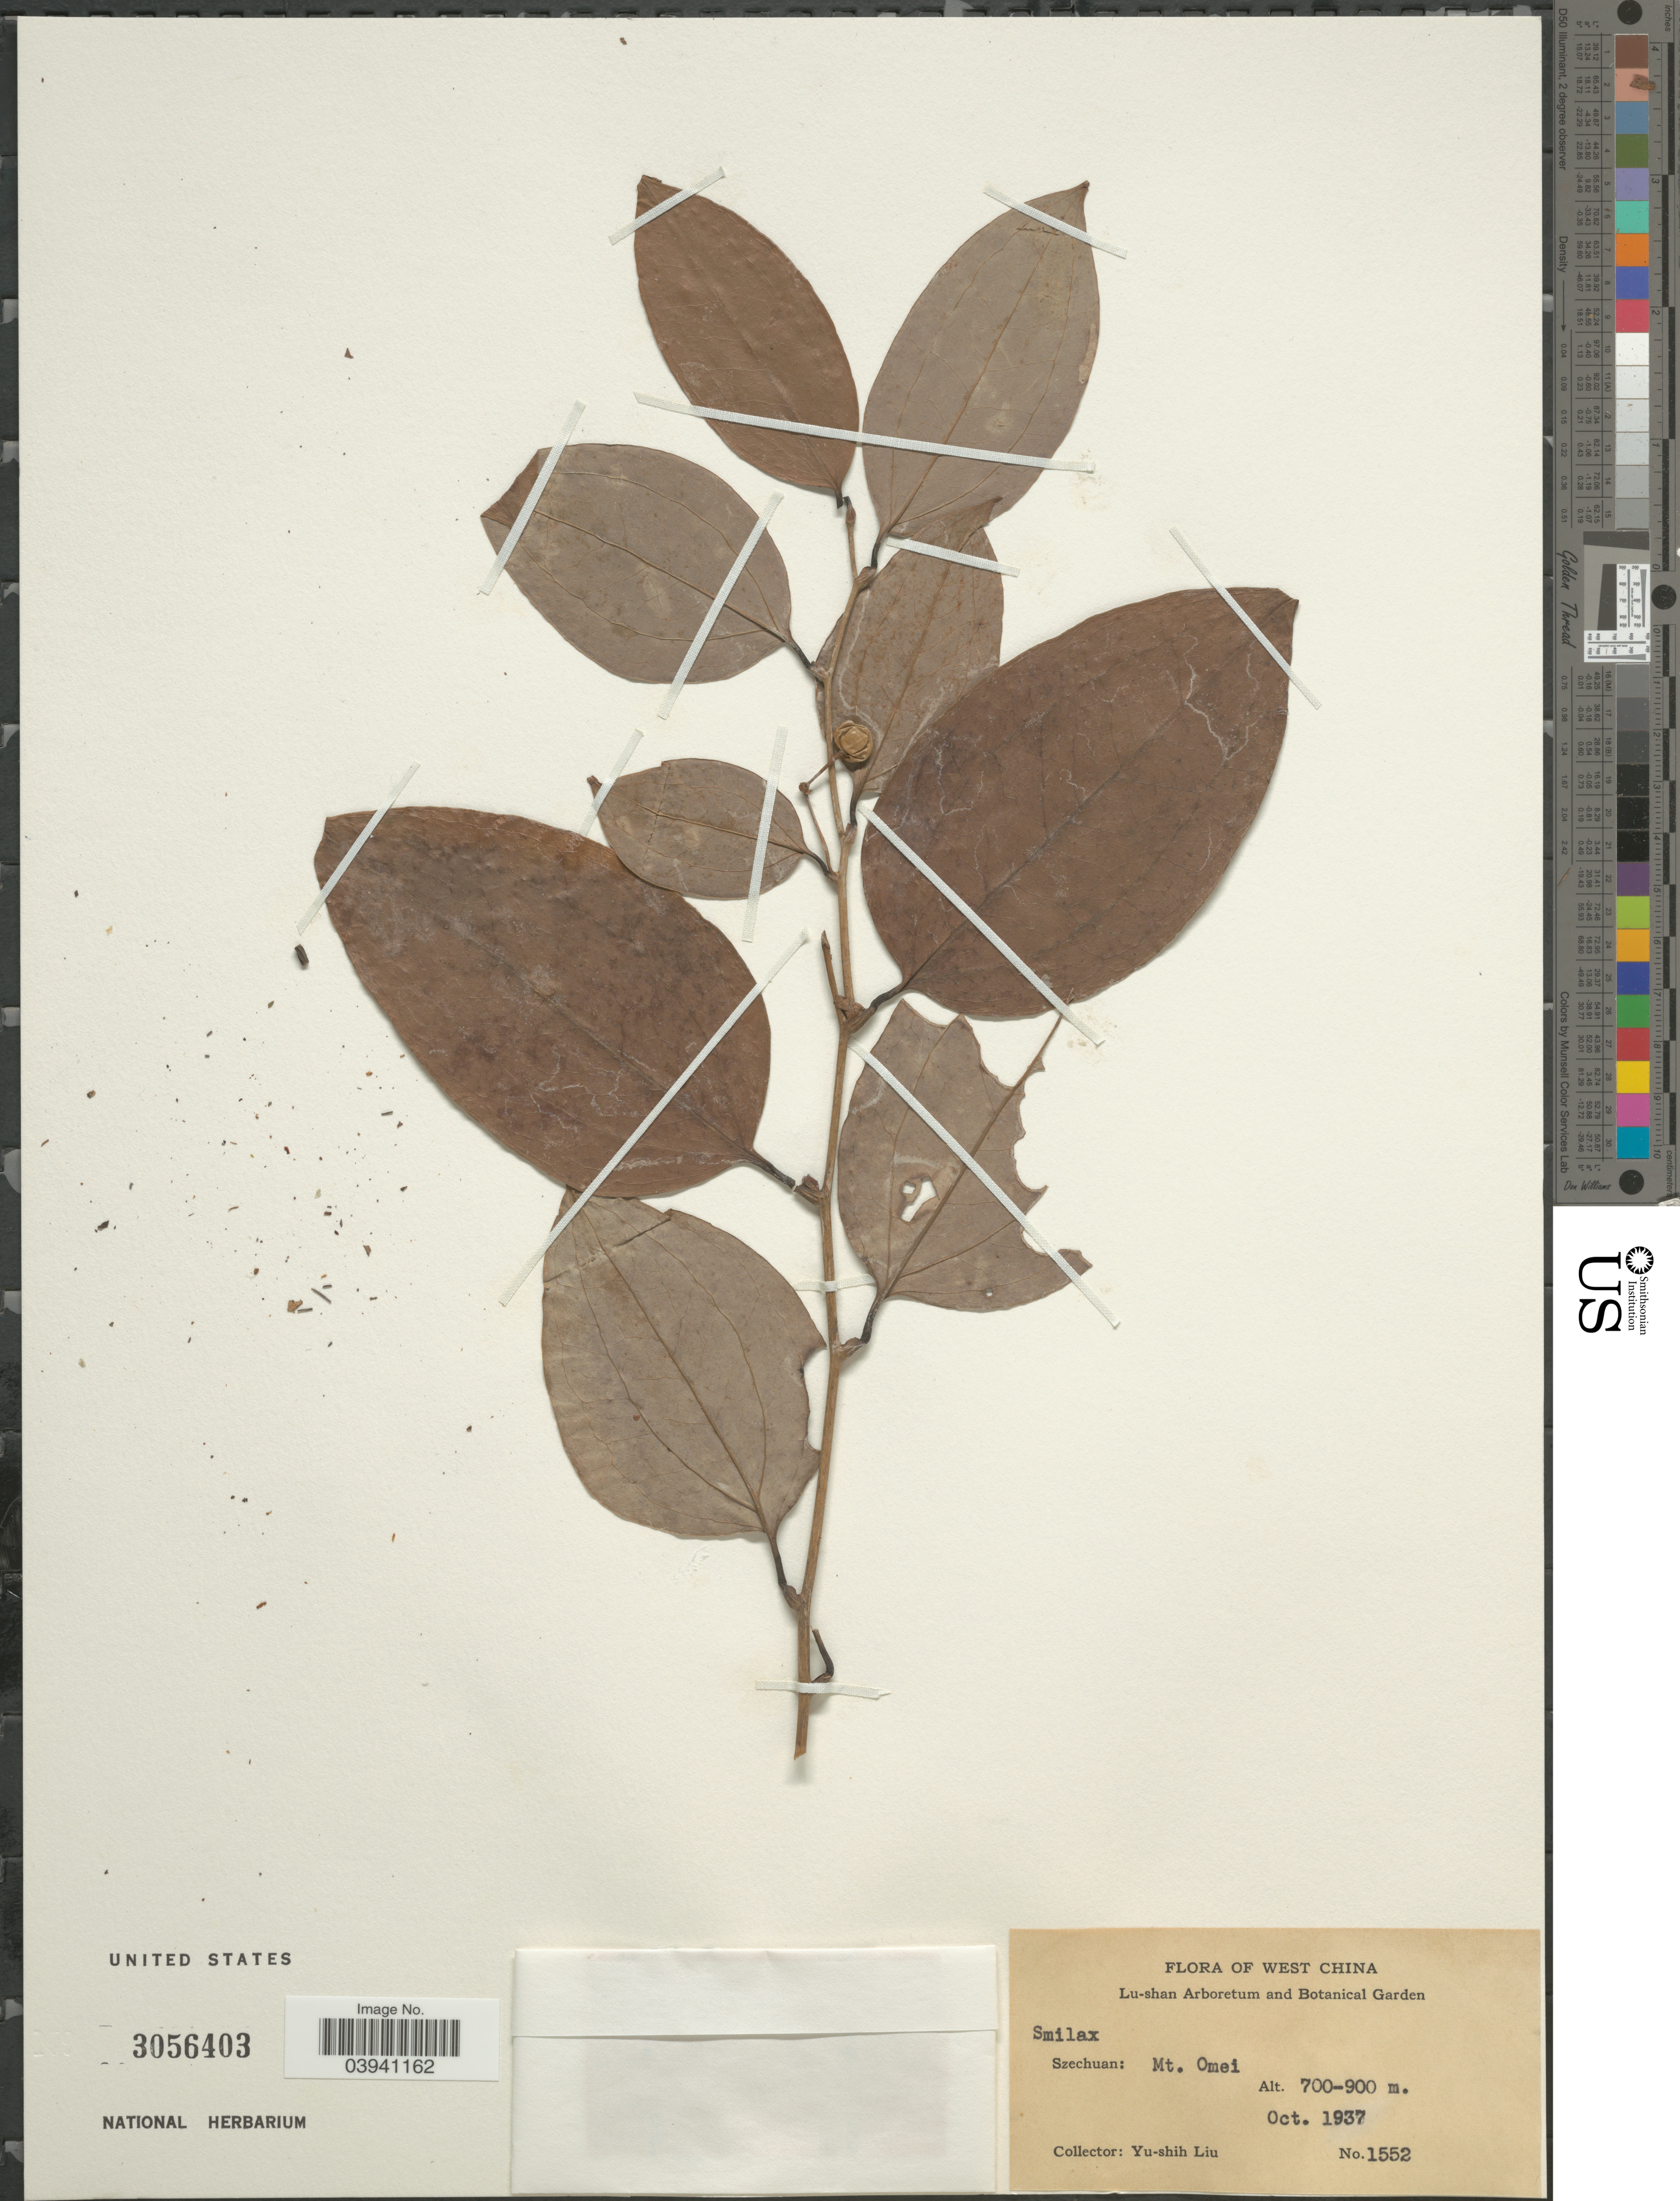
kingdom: Plantae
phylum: Tracheophyta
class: Liliopsida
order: Liliales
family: Smilacaceae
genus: Smilax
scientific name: Smilax sp.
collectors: Y.-S. Liu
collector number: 1552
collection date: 1937-10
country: China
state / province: Sichuan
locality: West China. Szechuan: Mt. Omei.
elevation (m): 700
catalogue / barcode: US 3056403